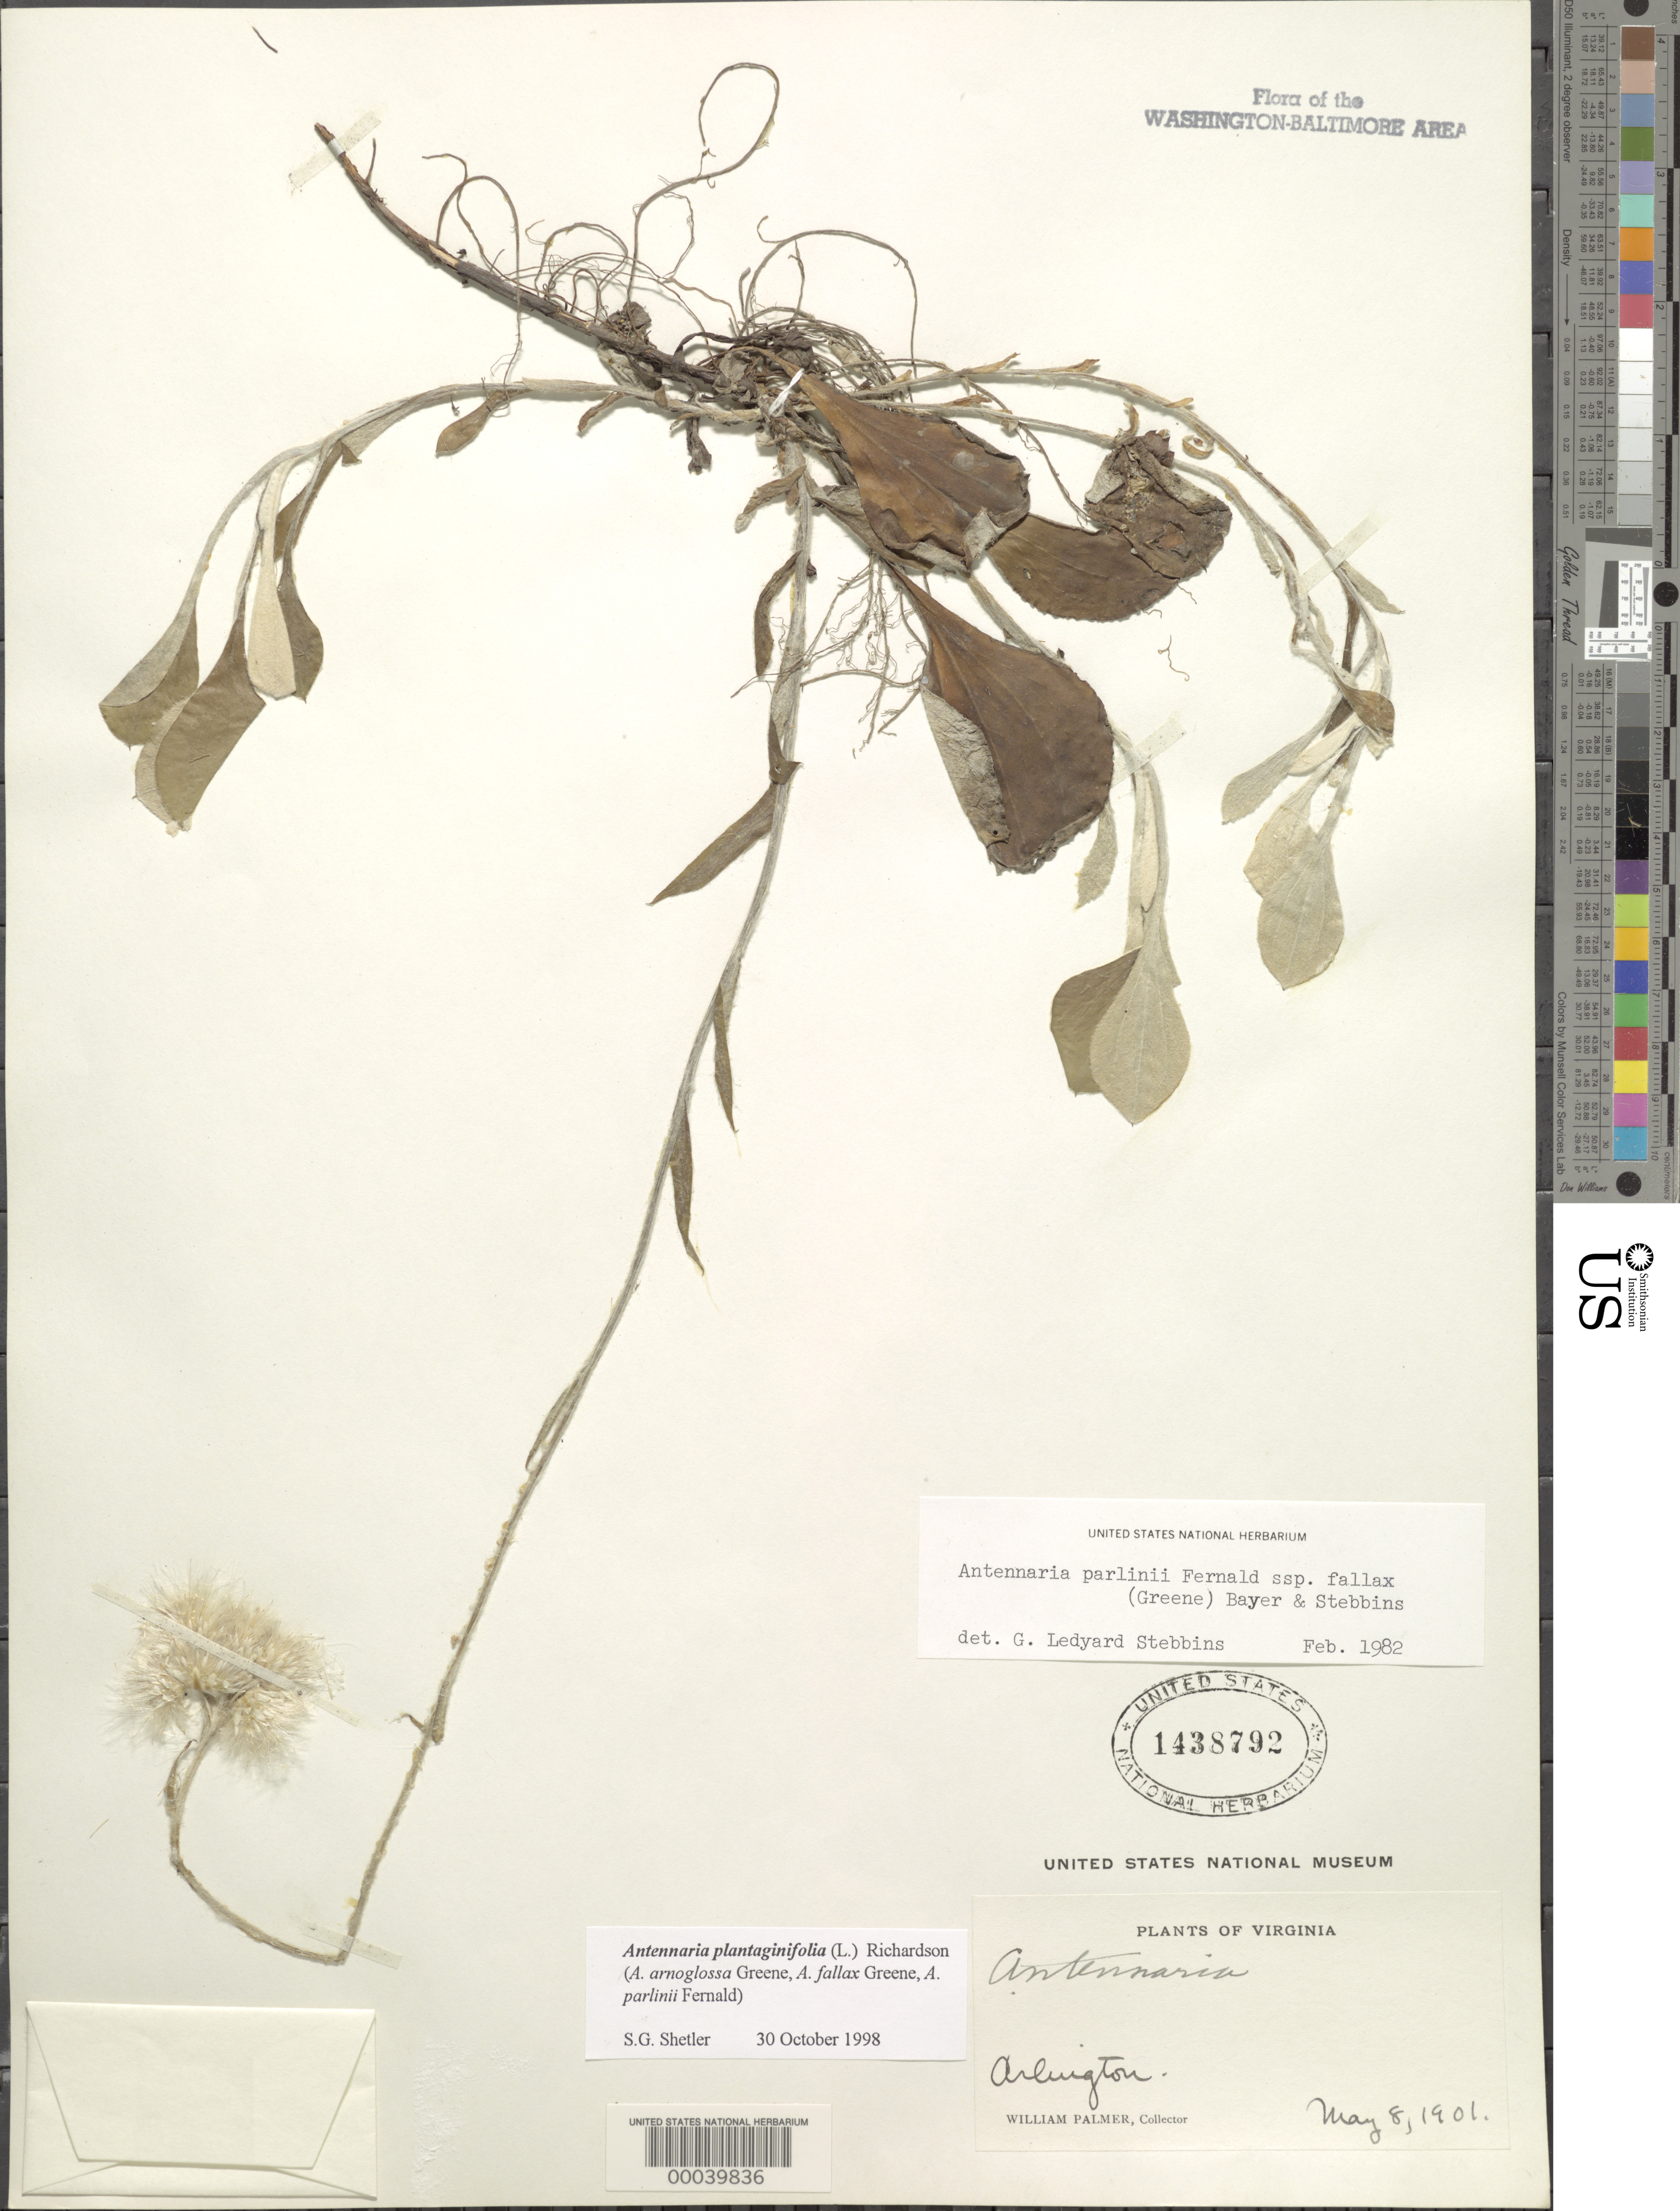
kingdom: Plantae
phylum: Tracheophyta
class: Magnoliopsida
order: Asterales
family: Asteraceae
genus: Antennaria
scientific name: Antennaria plantaginifolia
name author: (L.) Richardson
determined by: Stebbins, G. L.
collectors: W. Palmer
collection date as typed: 08 May 1901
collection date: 1901-05-08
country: United States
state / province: Virginia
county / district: Arlington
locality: Arlington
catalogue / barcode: US 1438792